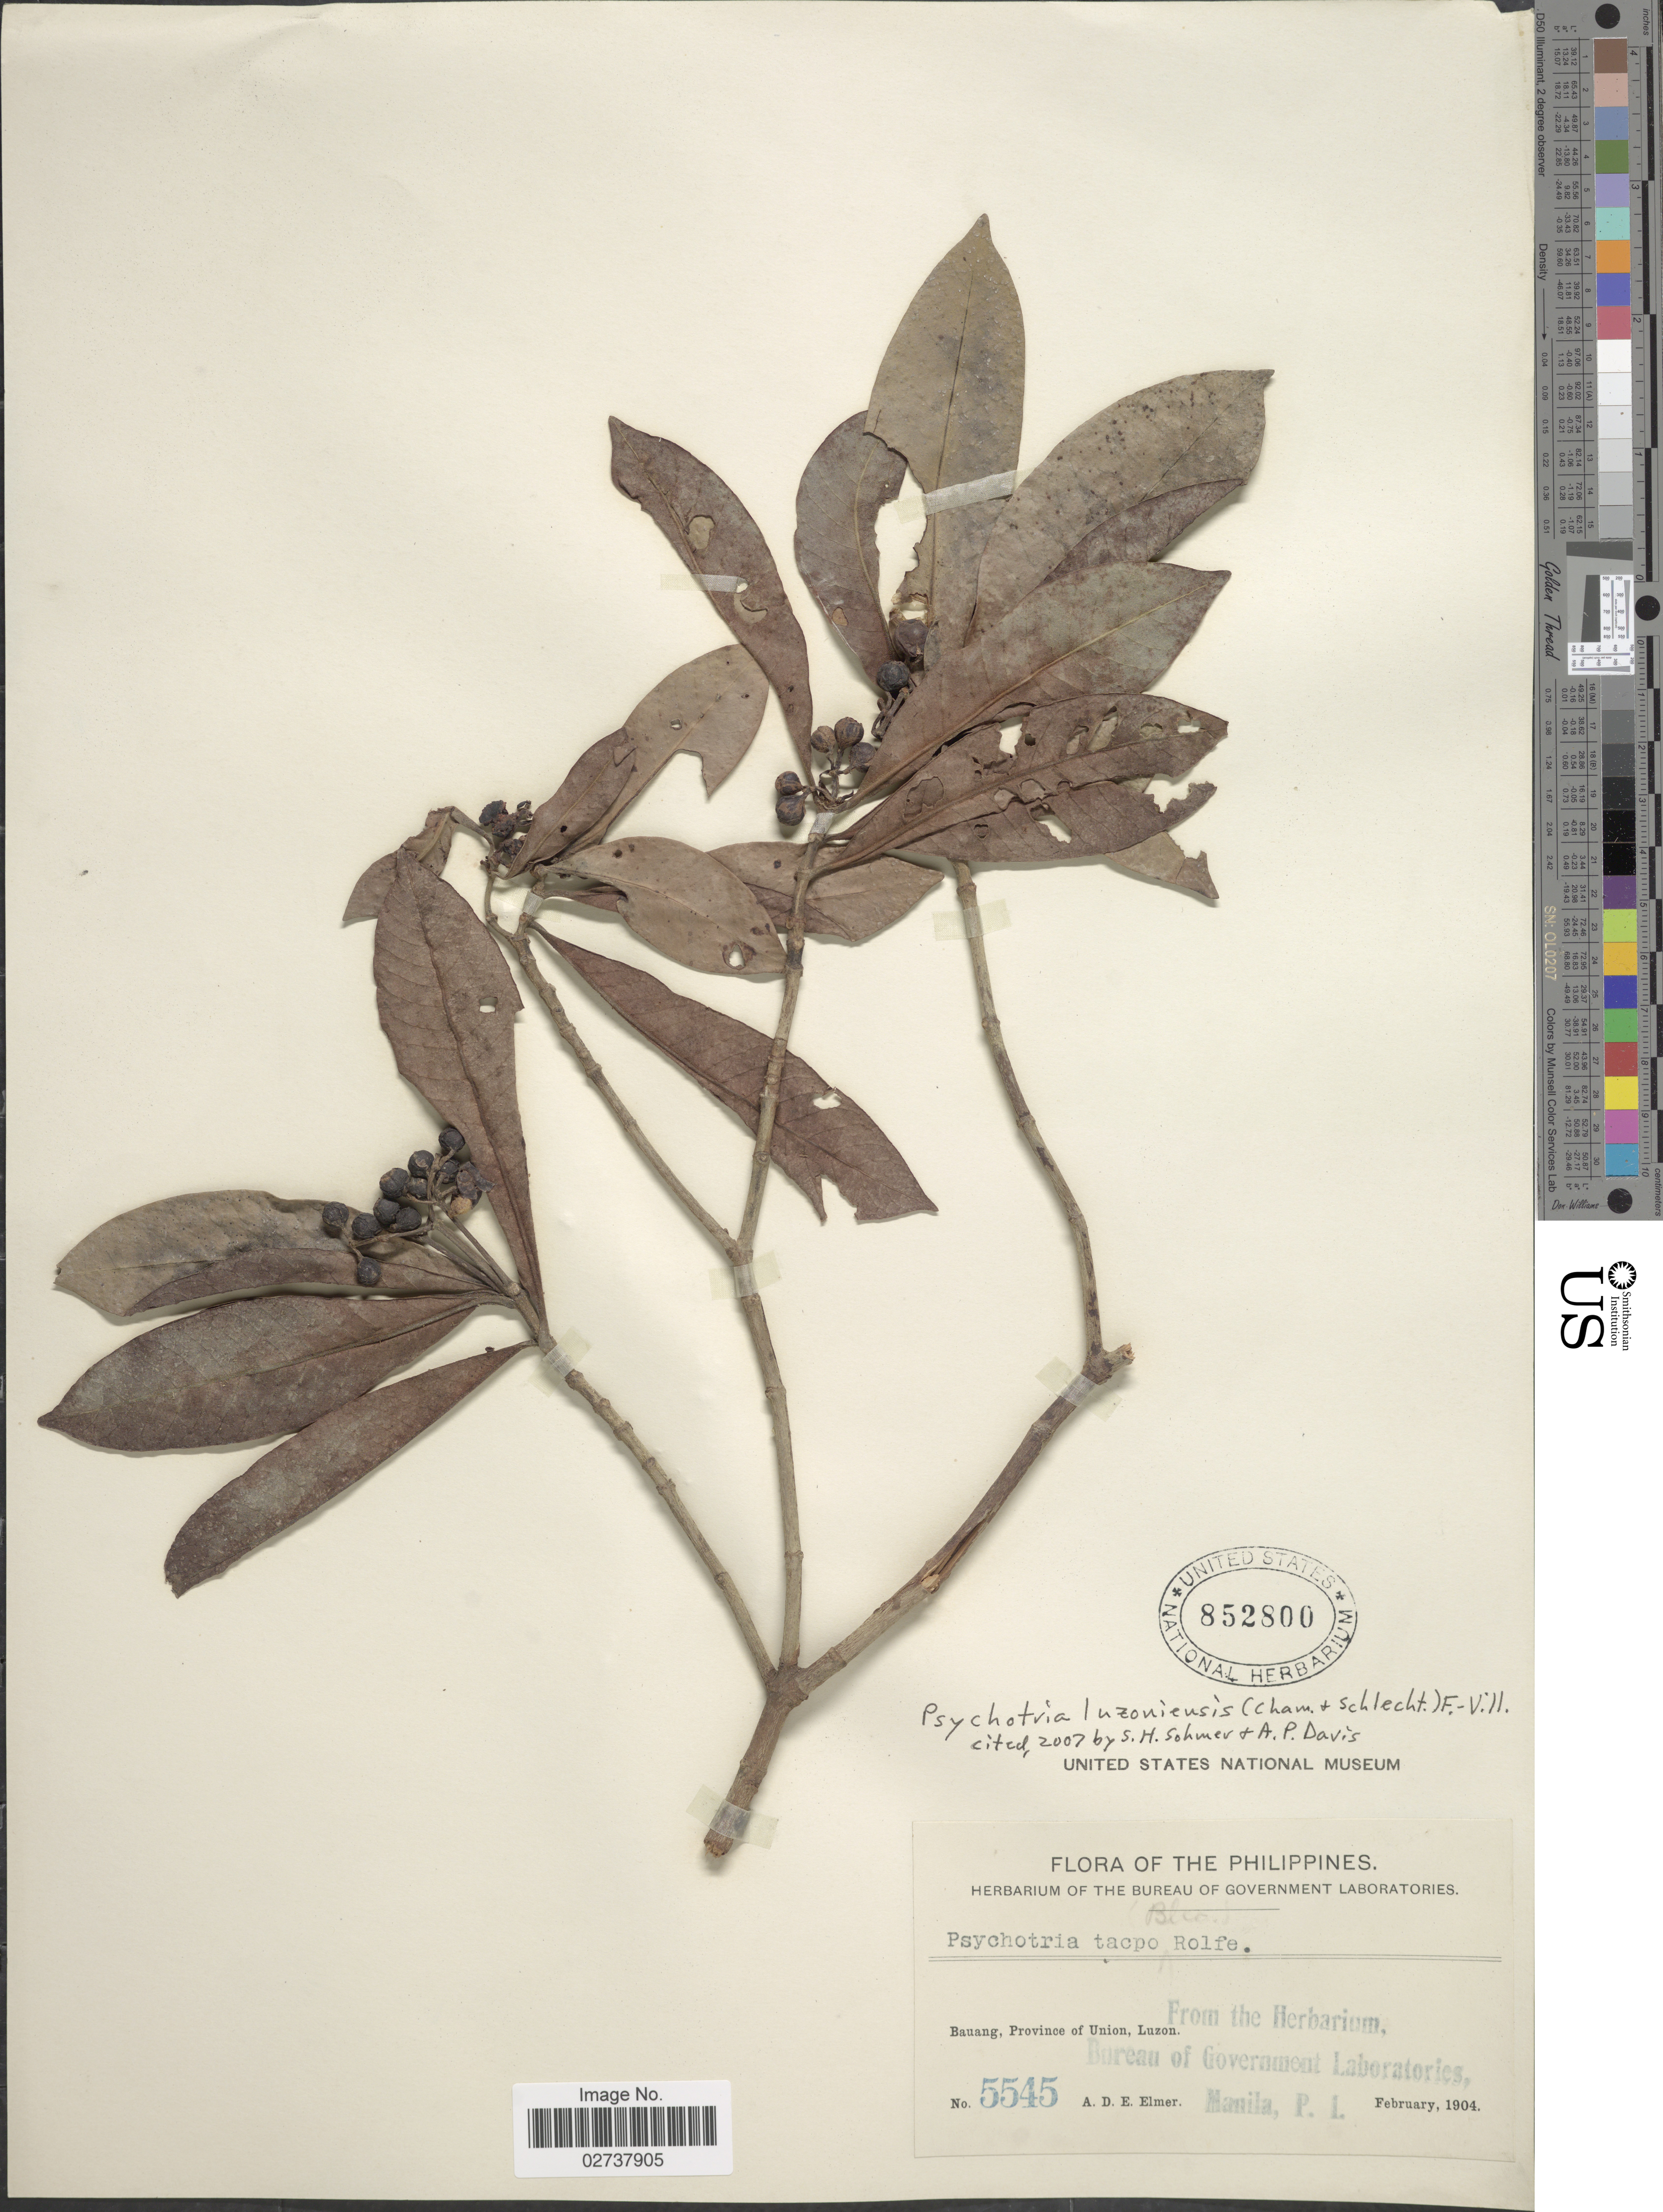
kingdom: Plantae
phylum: Tracheophyta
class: Magnoliopsida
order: Gentianales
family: Rubiaceae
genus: Psychotria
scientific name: Psychotria luzoniensis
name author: (Cham. & Schltdl.) Fern.-Vill.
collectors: A. D. E. Elmer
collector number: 5545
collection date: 1904-02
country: Philippines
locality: Bauang, Province of Union, Luzon.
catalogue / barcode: US 852800